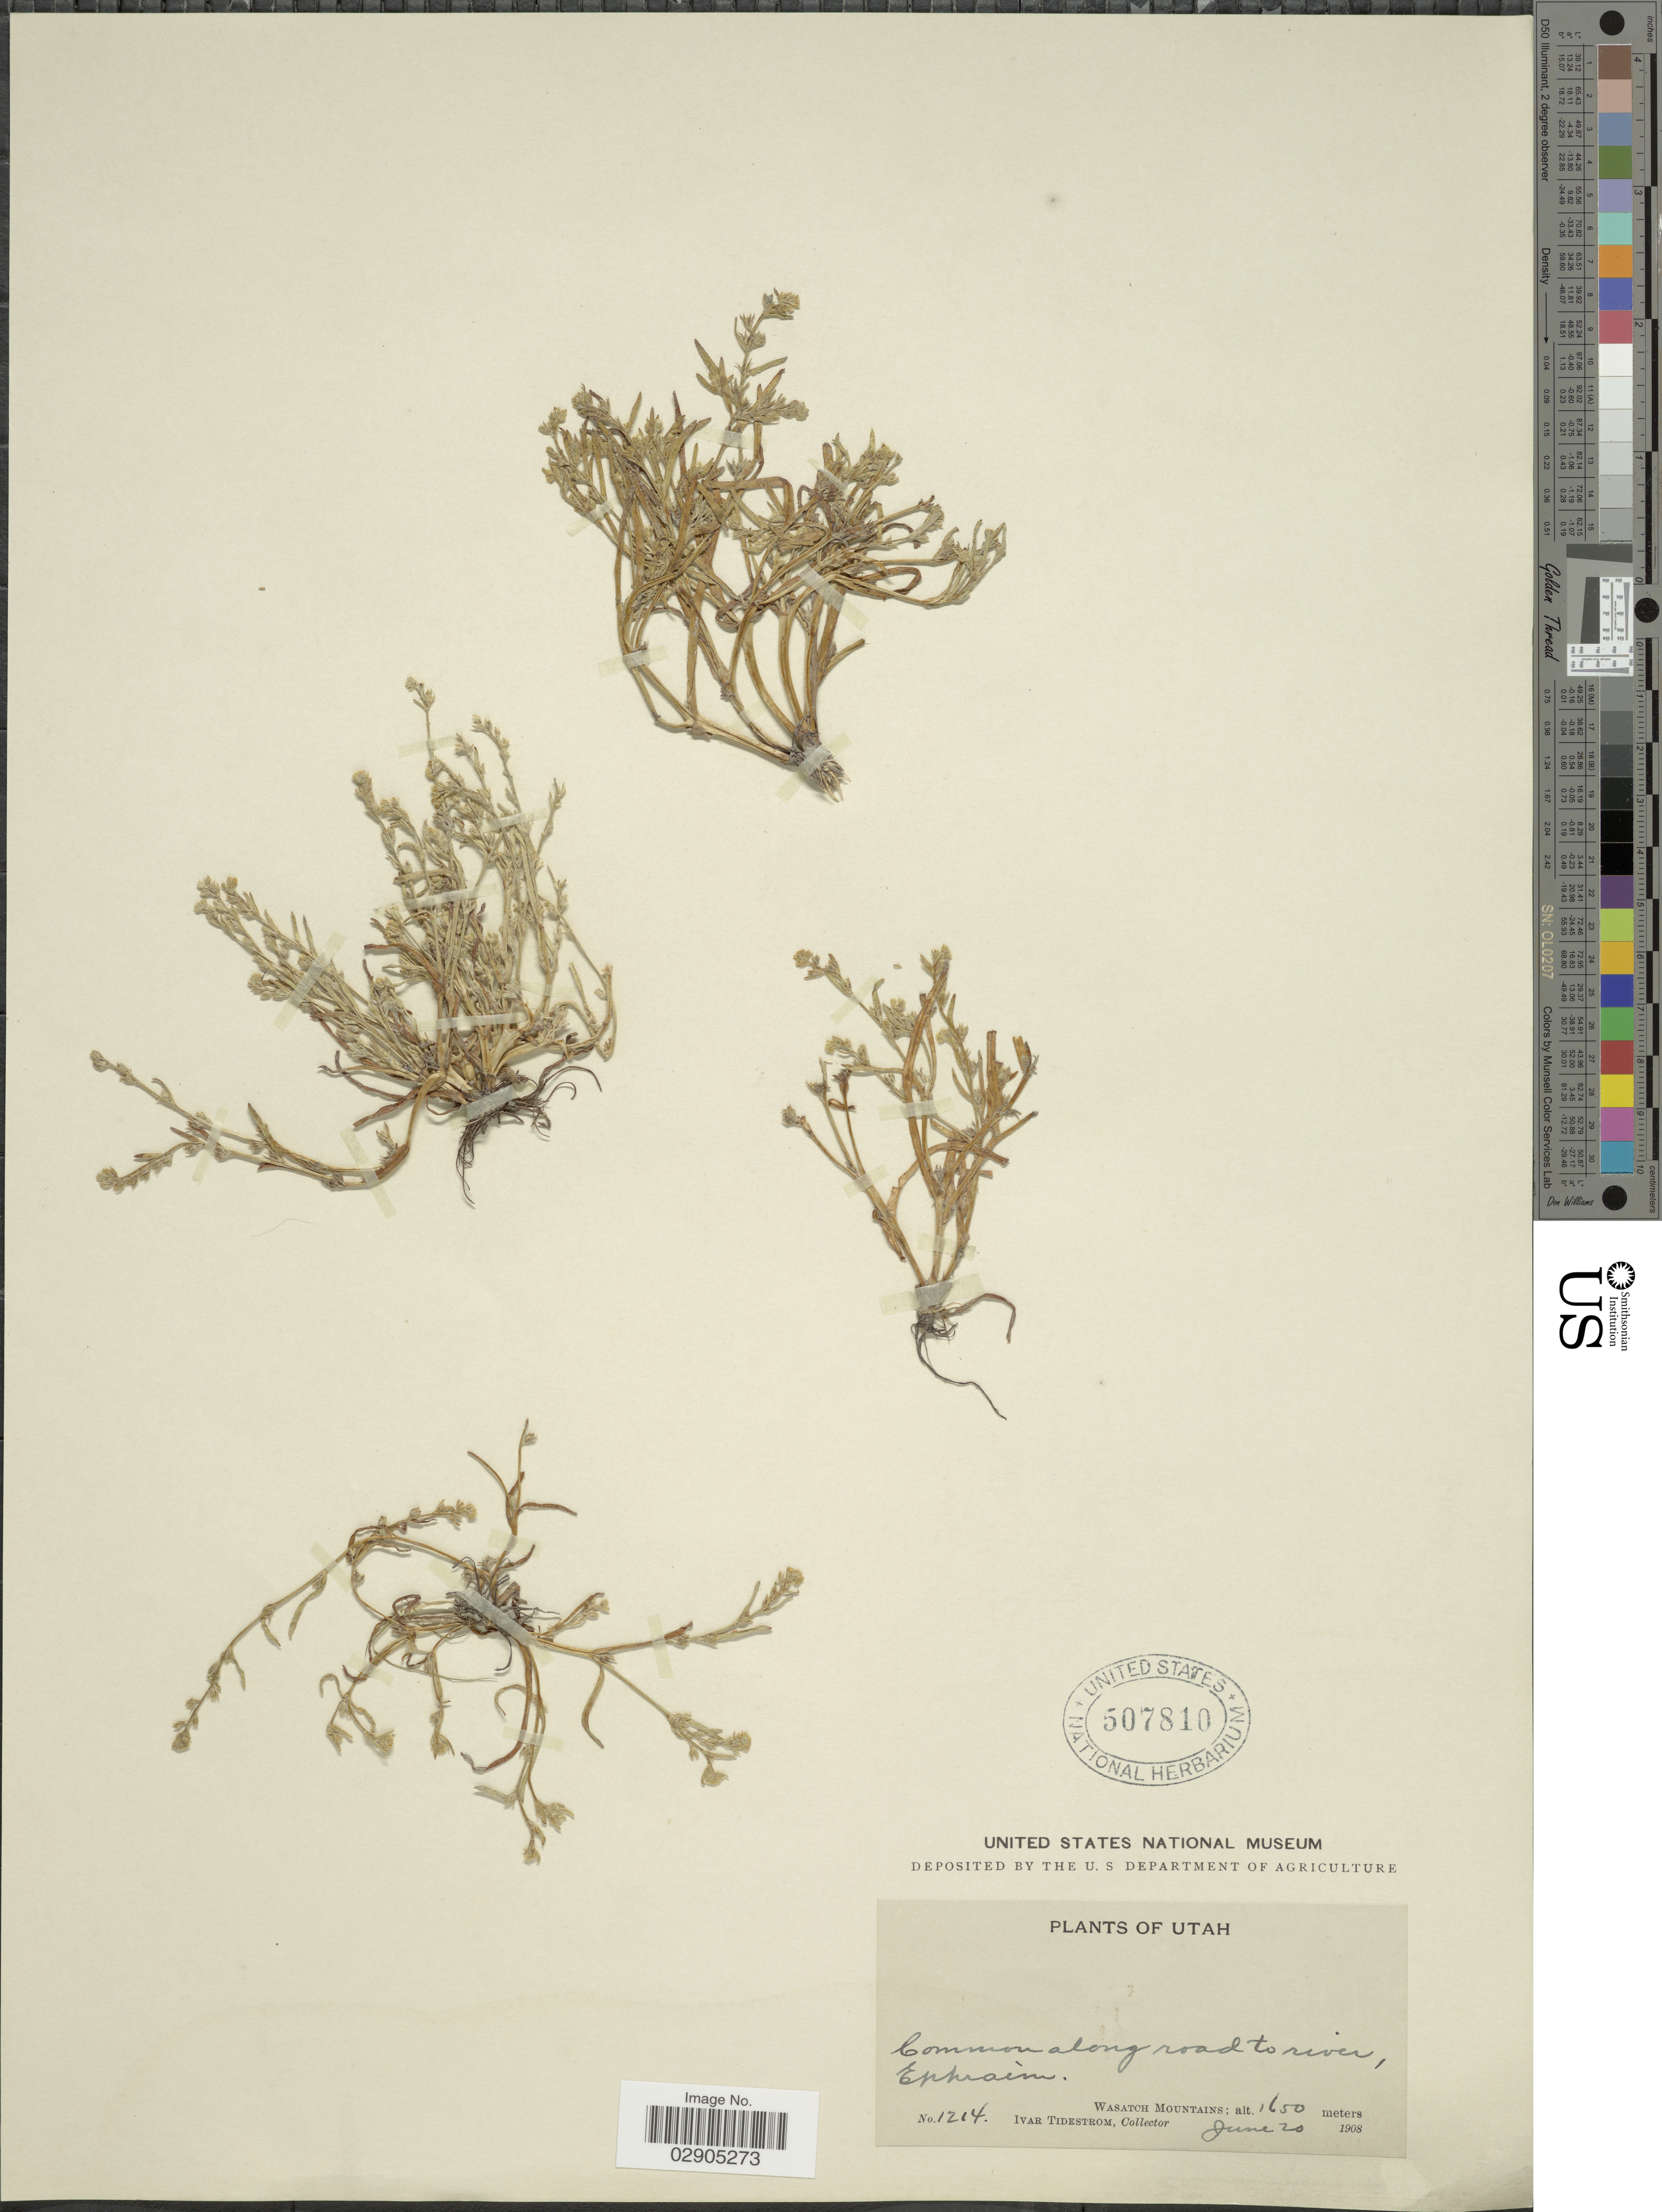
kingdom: Plantae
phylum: Tracheophyta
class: Magnoliopsida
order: Boraginales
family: Boraginaceae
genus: Allocarya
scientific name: Allocarya cusickii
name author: S.W. Greene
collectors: I. F. Tidestrom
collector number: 1214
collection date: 1908-06-20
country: United States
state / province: Utah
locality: Common along road to river, Ephraim. Wasatch Mountains.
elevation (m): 1650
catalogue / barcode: US 507810